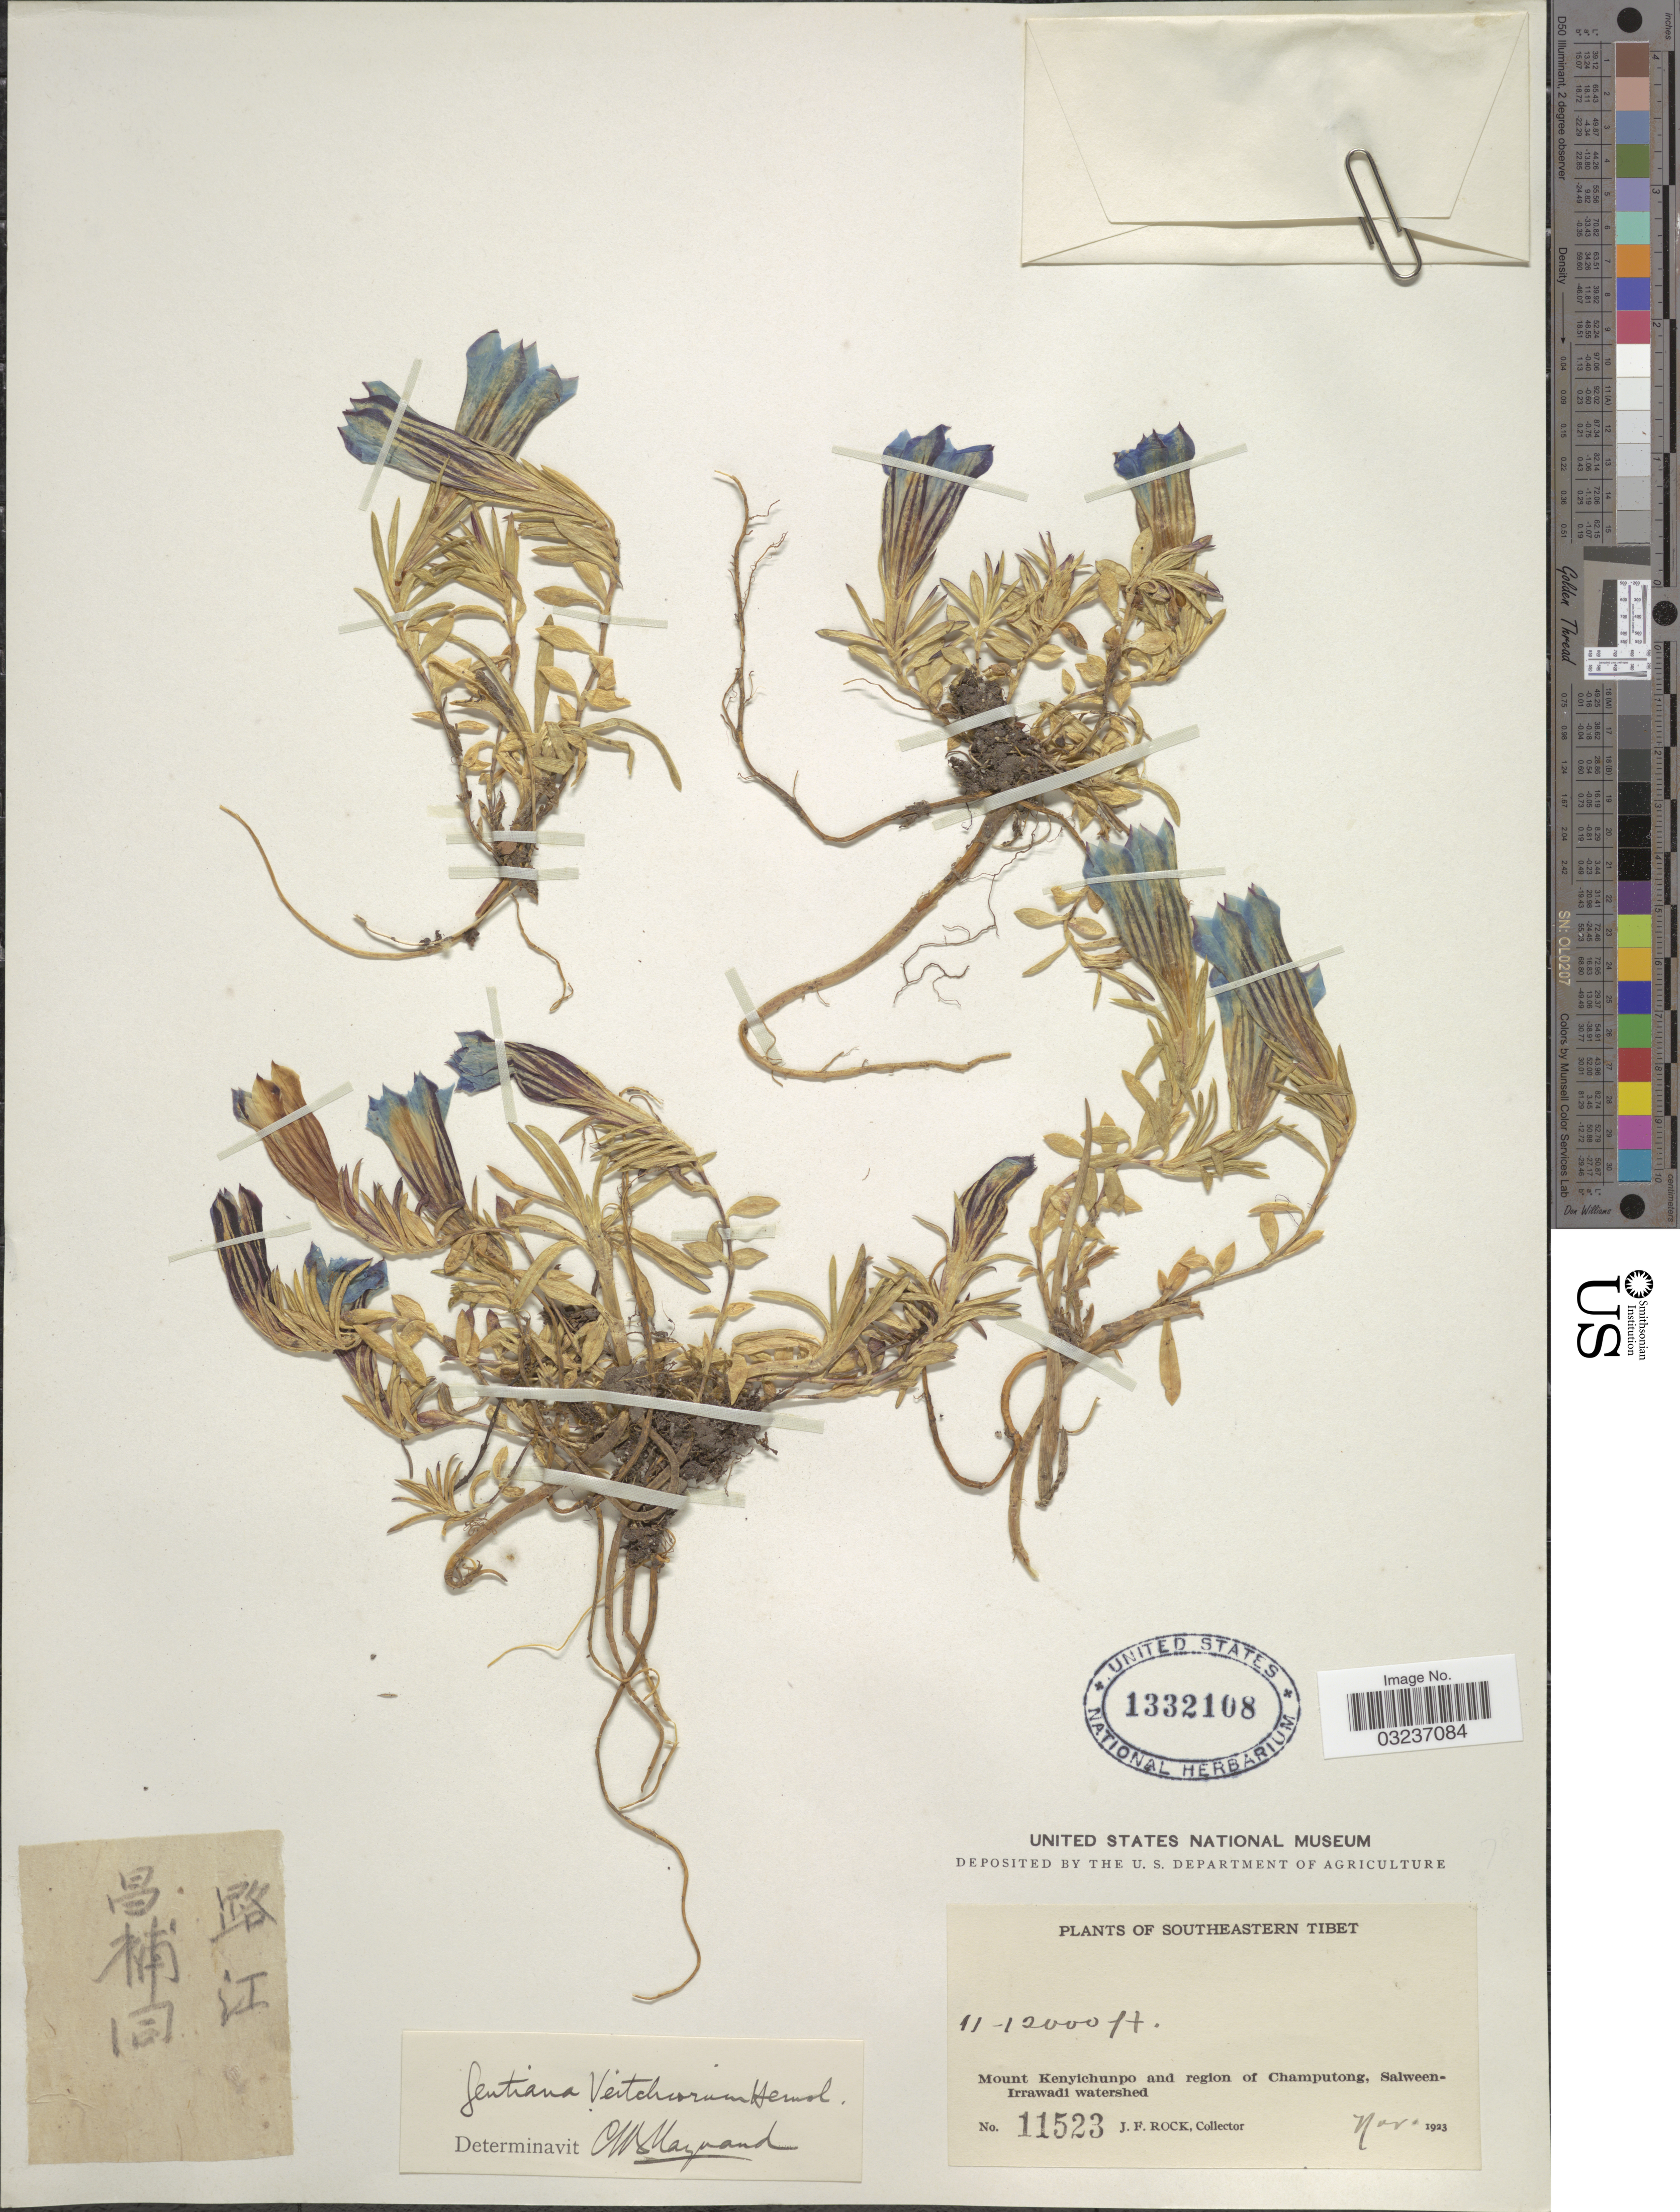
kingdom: Plantae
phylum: Tracheophyta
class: Magnoliopsida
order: Gentianales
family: Gentianaceae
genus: Gentiana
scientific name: Gentiana veitchiorum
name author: Hemsl.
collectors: J. Rock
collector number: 11523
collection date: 1923-11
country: China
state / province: Xizang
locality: Southeastern Tibet. Mount Kenyichunpo and region of Champutong, Salween-Irrawadi watershed.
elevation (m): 3353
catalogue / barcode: US 1332108